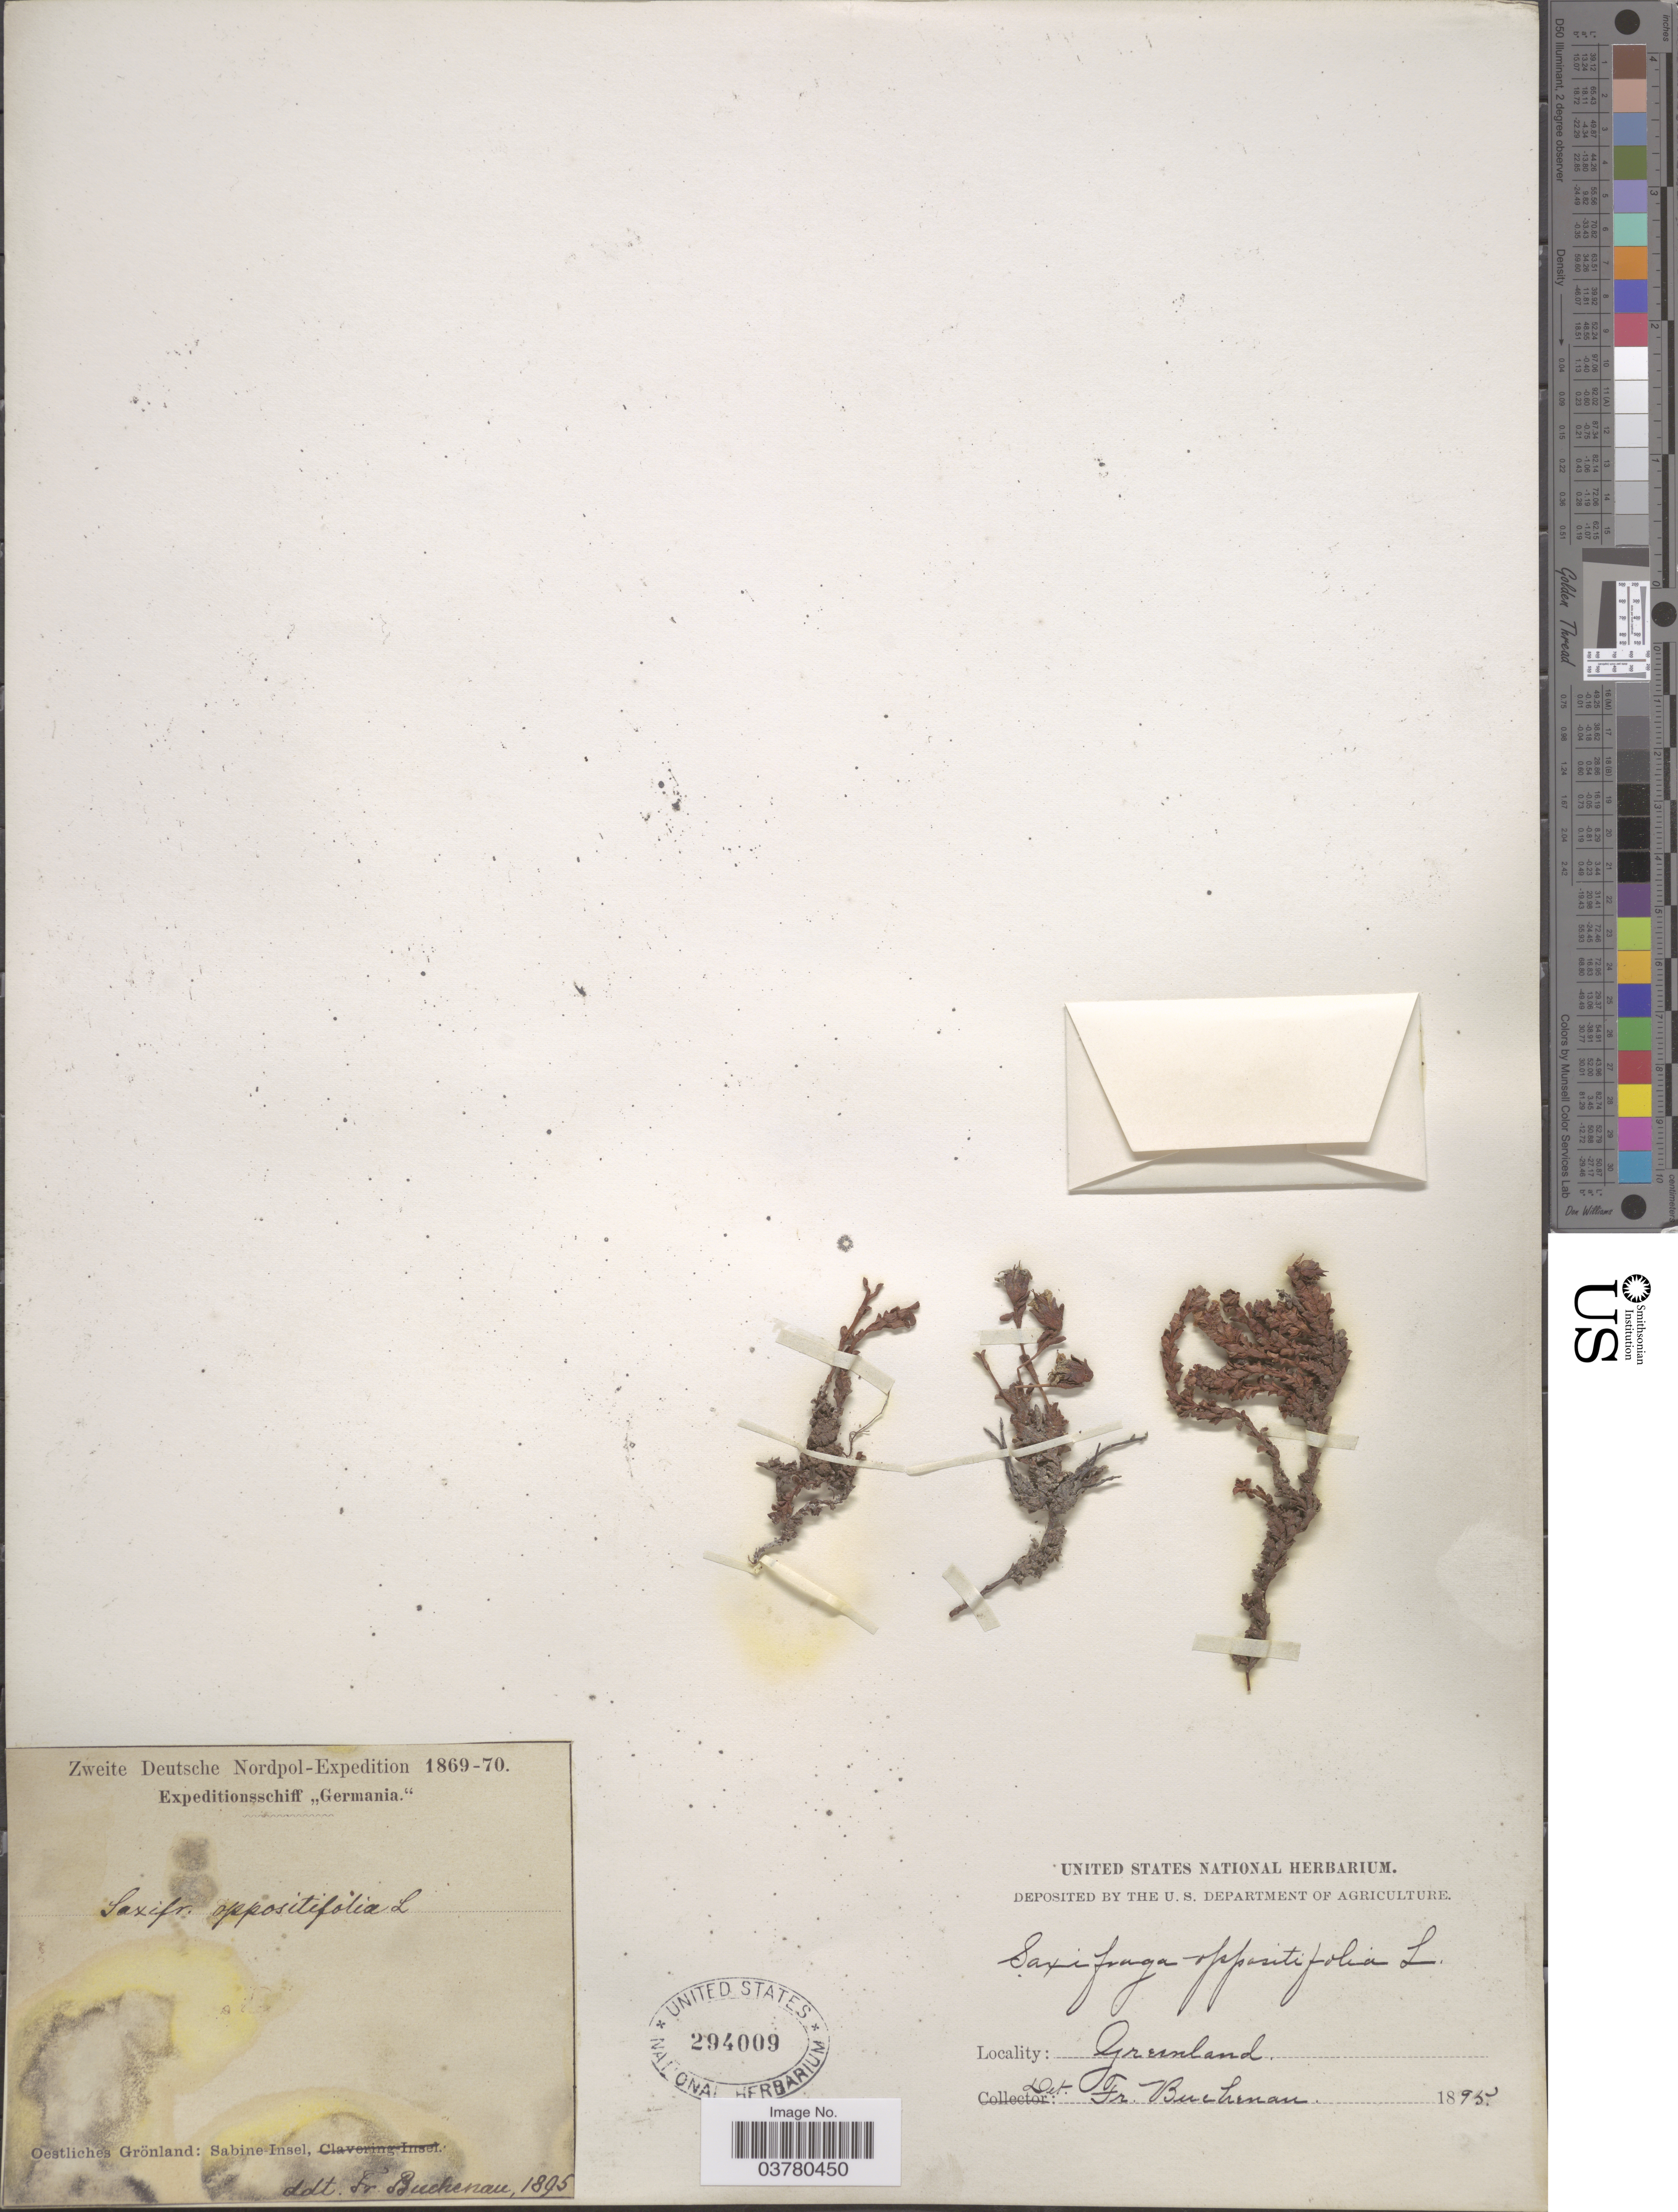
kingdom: Plantae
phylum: Tracheophyta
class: Magnoliopsida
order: Saxifragales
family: Saxifragaceae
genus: Saxifraga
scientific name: Saxifraga oppositifolia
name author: L.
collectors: Zweite Deutsche Nordpol-Expedition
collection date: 1869/1870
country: Greenland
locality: Expeditionsschiff "Germania." Oestliches Grönland: Sabine Insel.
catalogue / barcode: US 294009